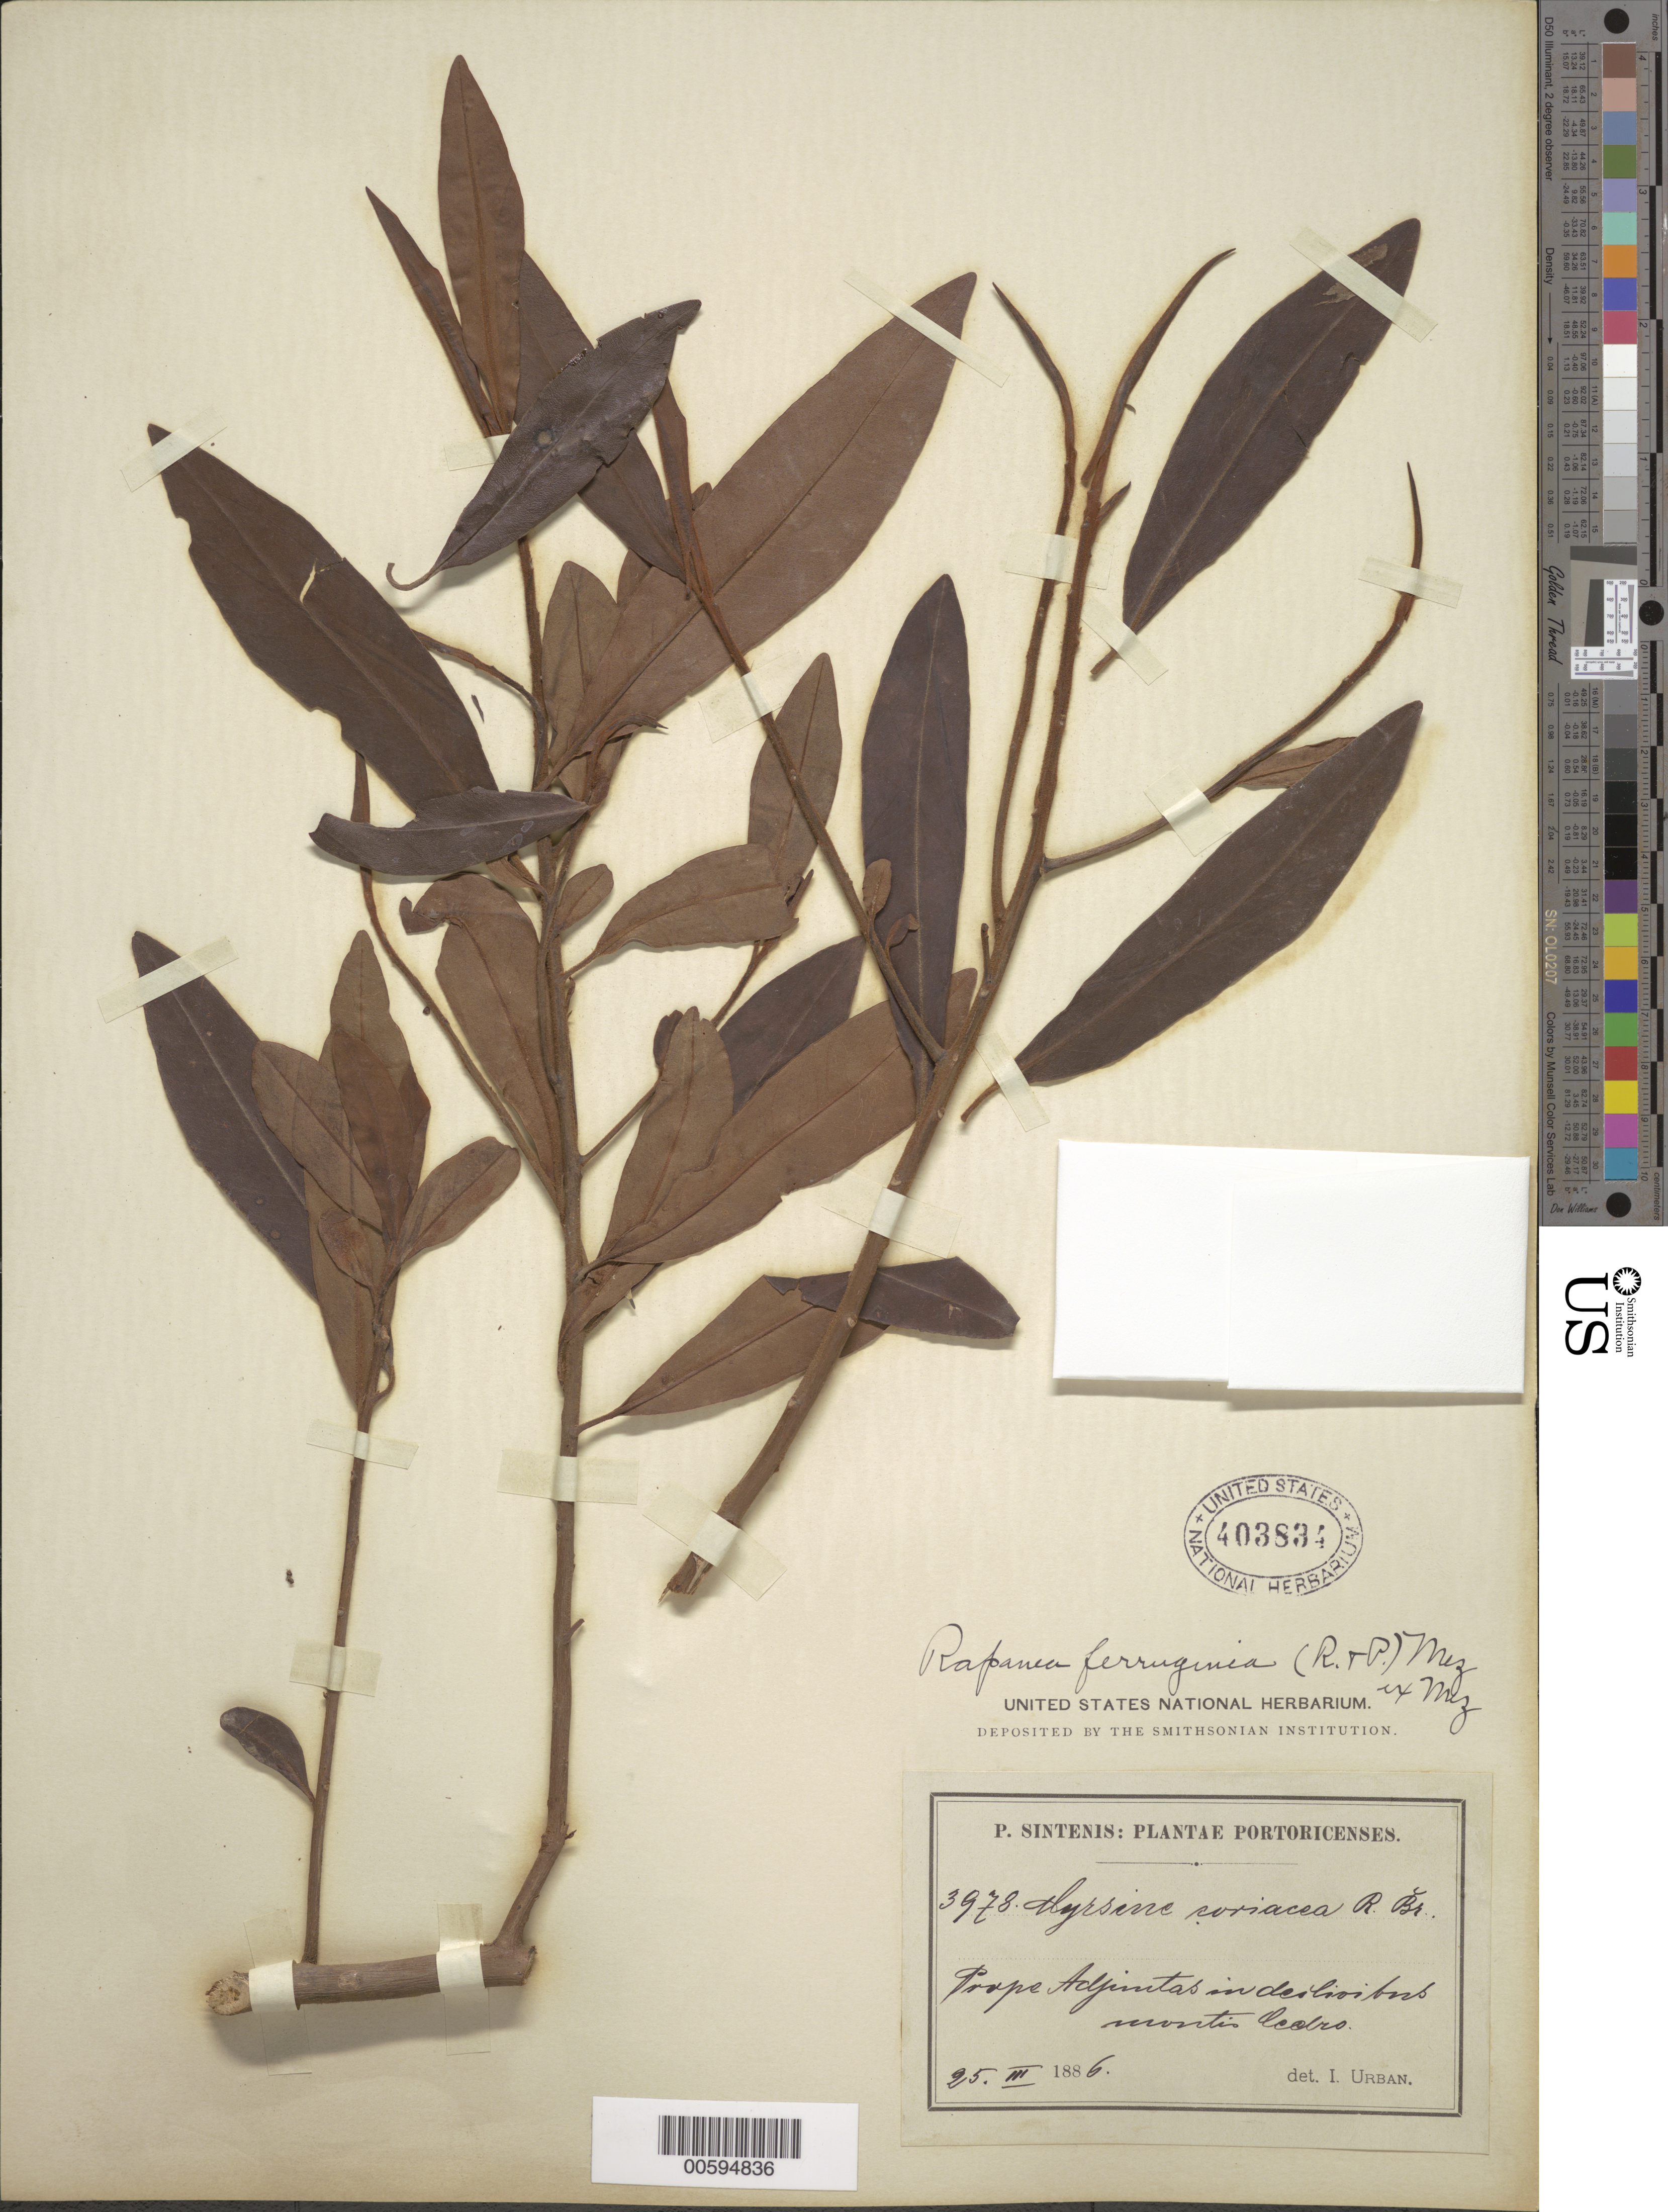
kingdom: Plantae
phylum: Tracheophyta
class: Magnoliopsida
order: Ericales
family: Primulaceae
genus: Myrsine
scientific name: Myrsine coriacea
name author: (Sw.) R. Br. ex Roem. & Schult.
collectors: P. Sintenis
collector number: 3978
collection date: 1886-03-25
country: Puerto Rico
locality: Portoricenses. Prope Adjuntas in declivibus montis Cedro.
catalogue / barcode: US 403834